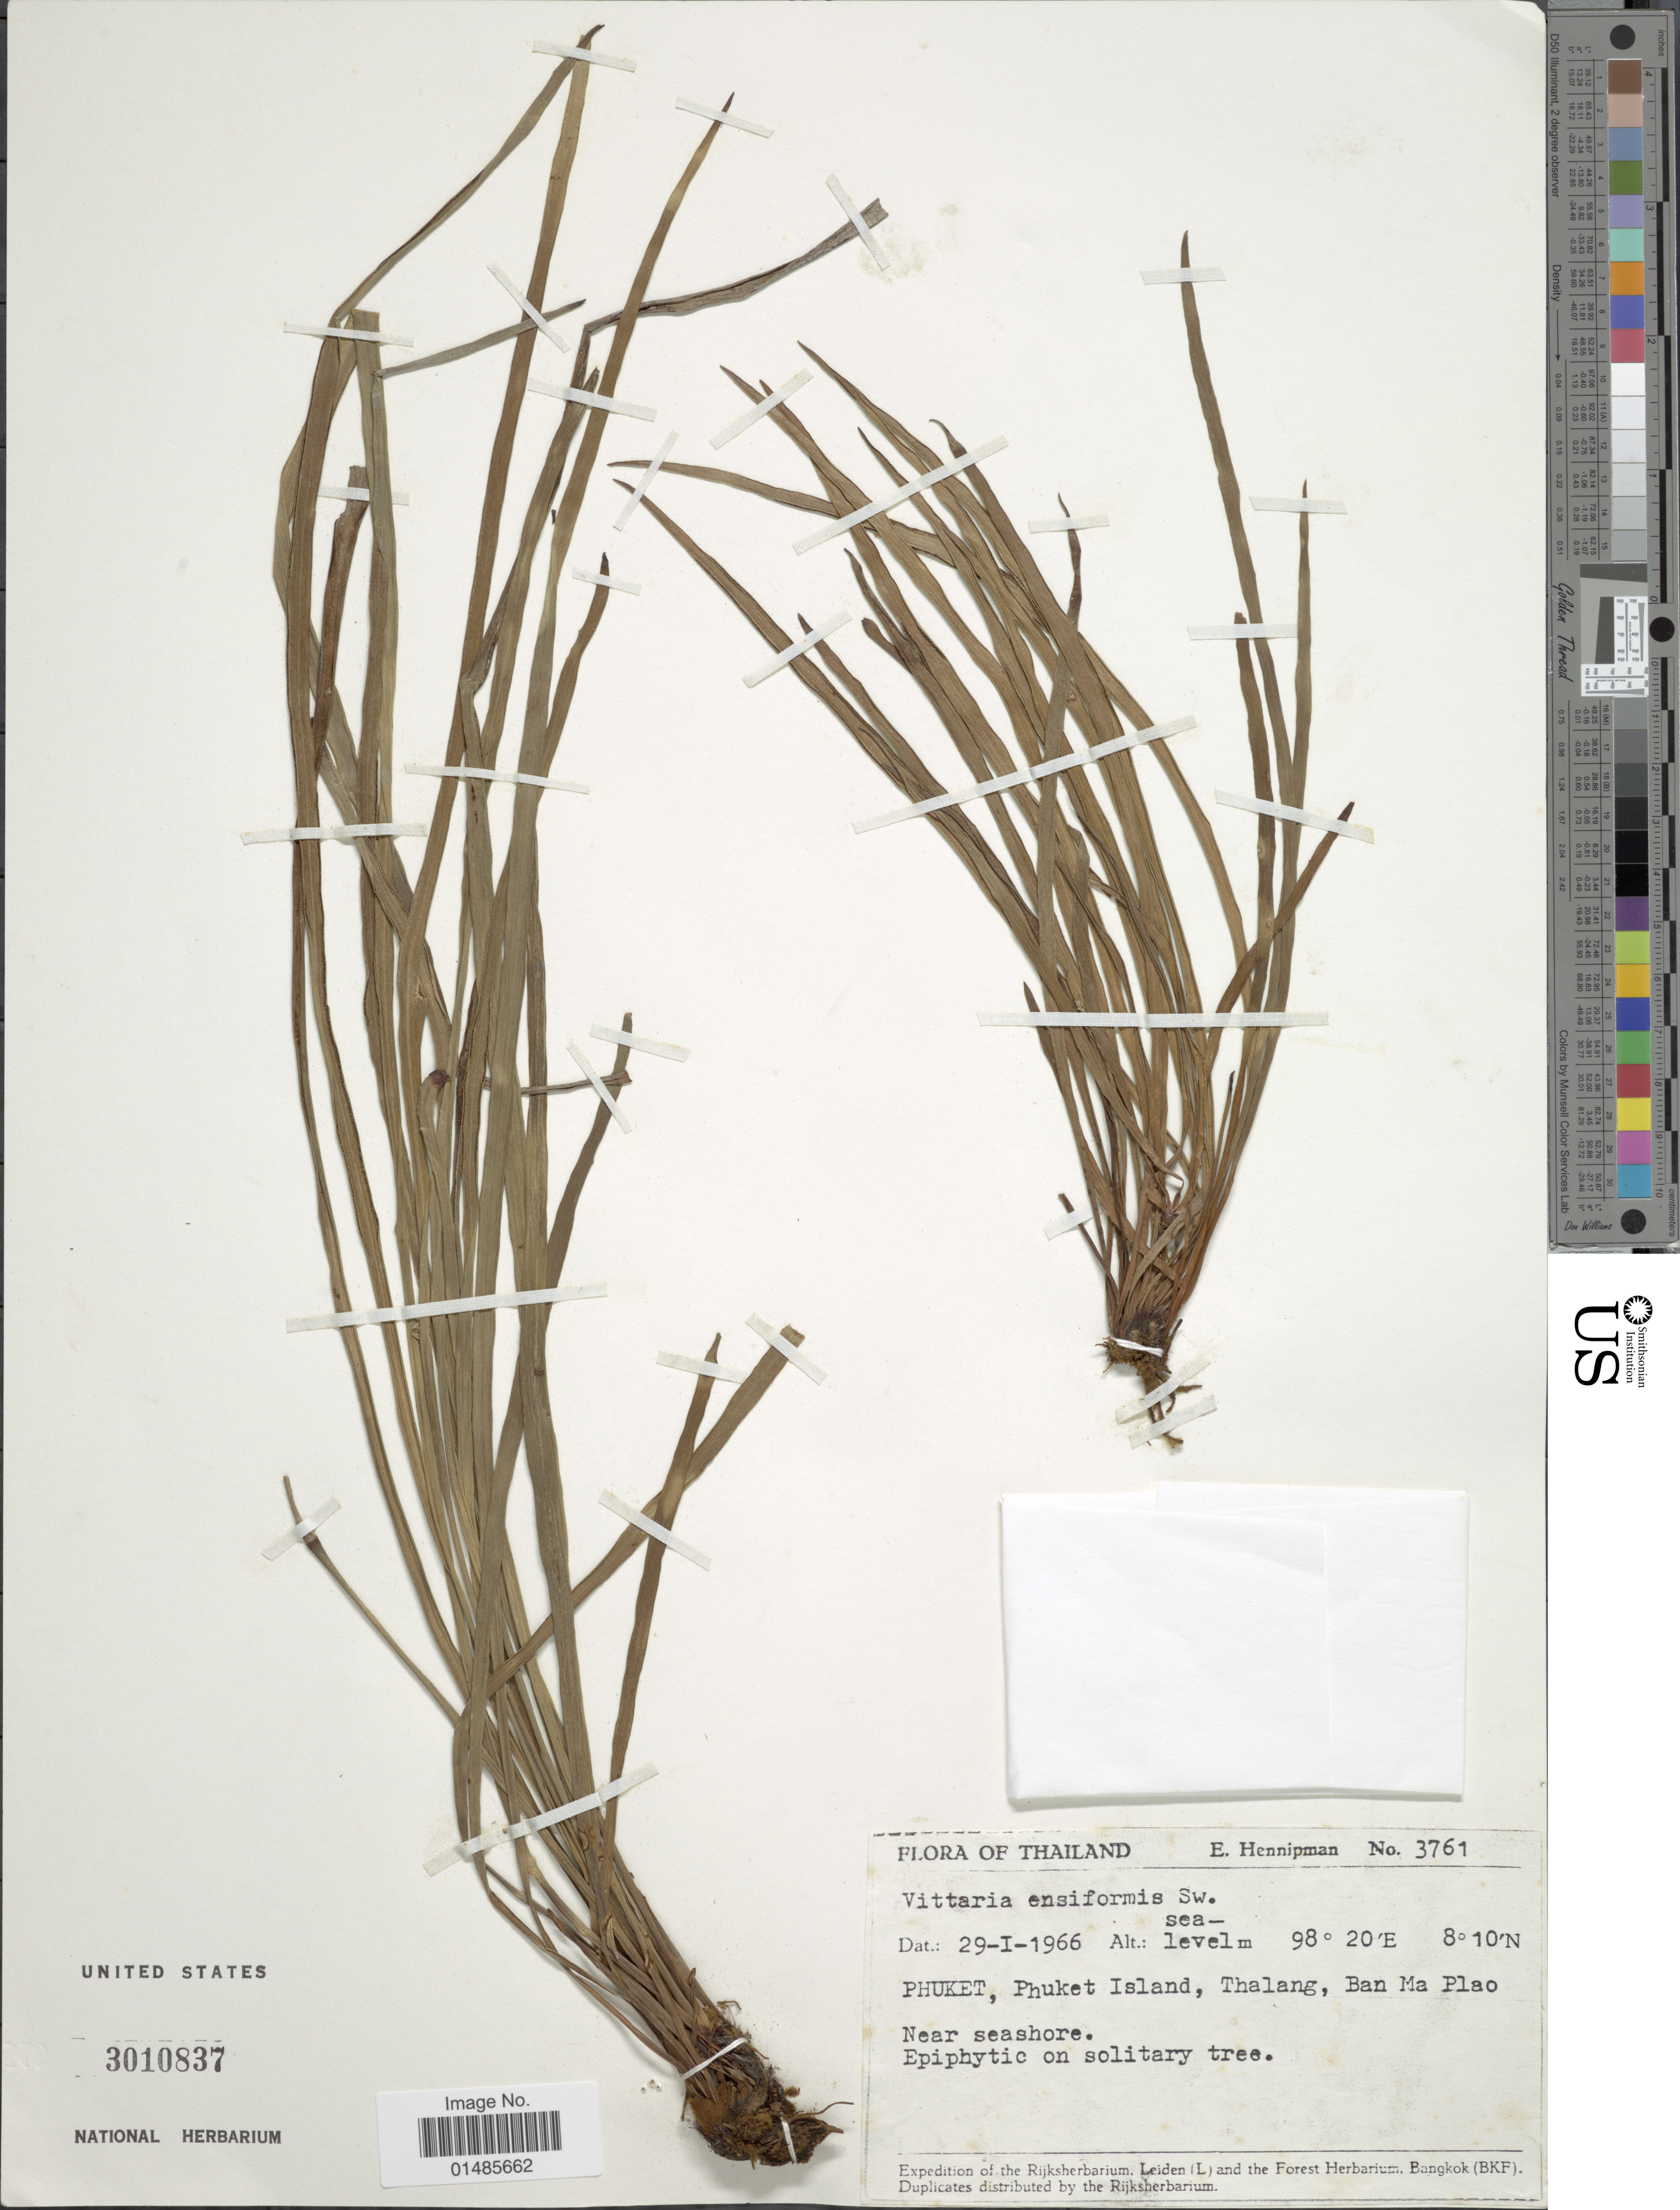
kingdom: Plantae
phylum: Tracheophyta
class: Polypodiopsida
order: Polypodiales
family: Pteridaceae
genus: Haplopteris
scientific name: Haplopteris ensiformis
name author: (Sw.) E.H. Crane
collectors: E. Hennipman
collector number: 3761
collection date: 1966-01-29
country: Thailand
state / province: Phuket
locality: Phuket Island, Thalang, Ban Ma Plao.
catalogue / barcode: US 3010837